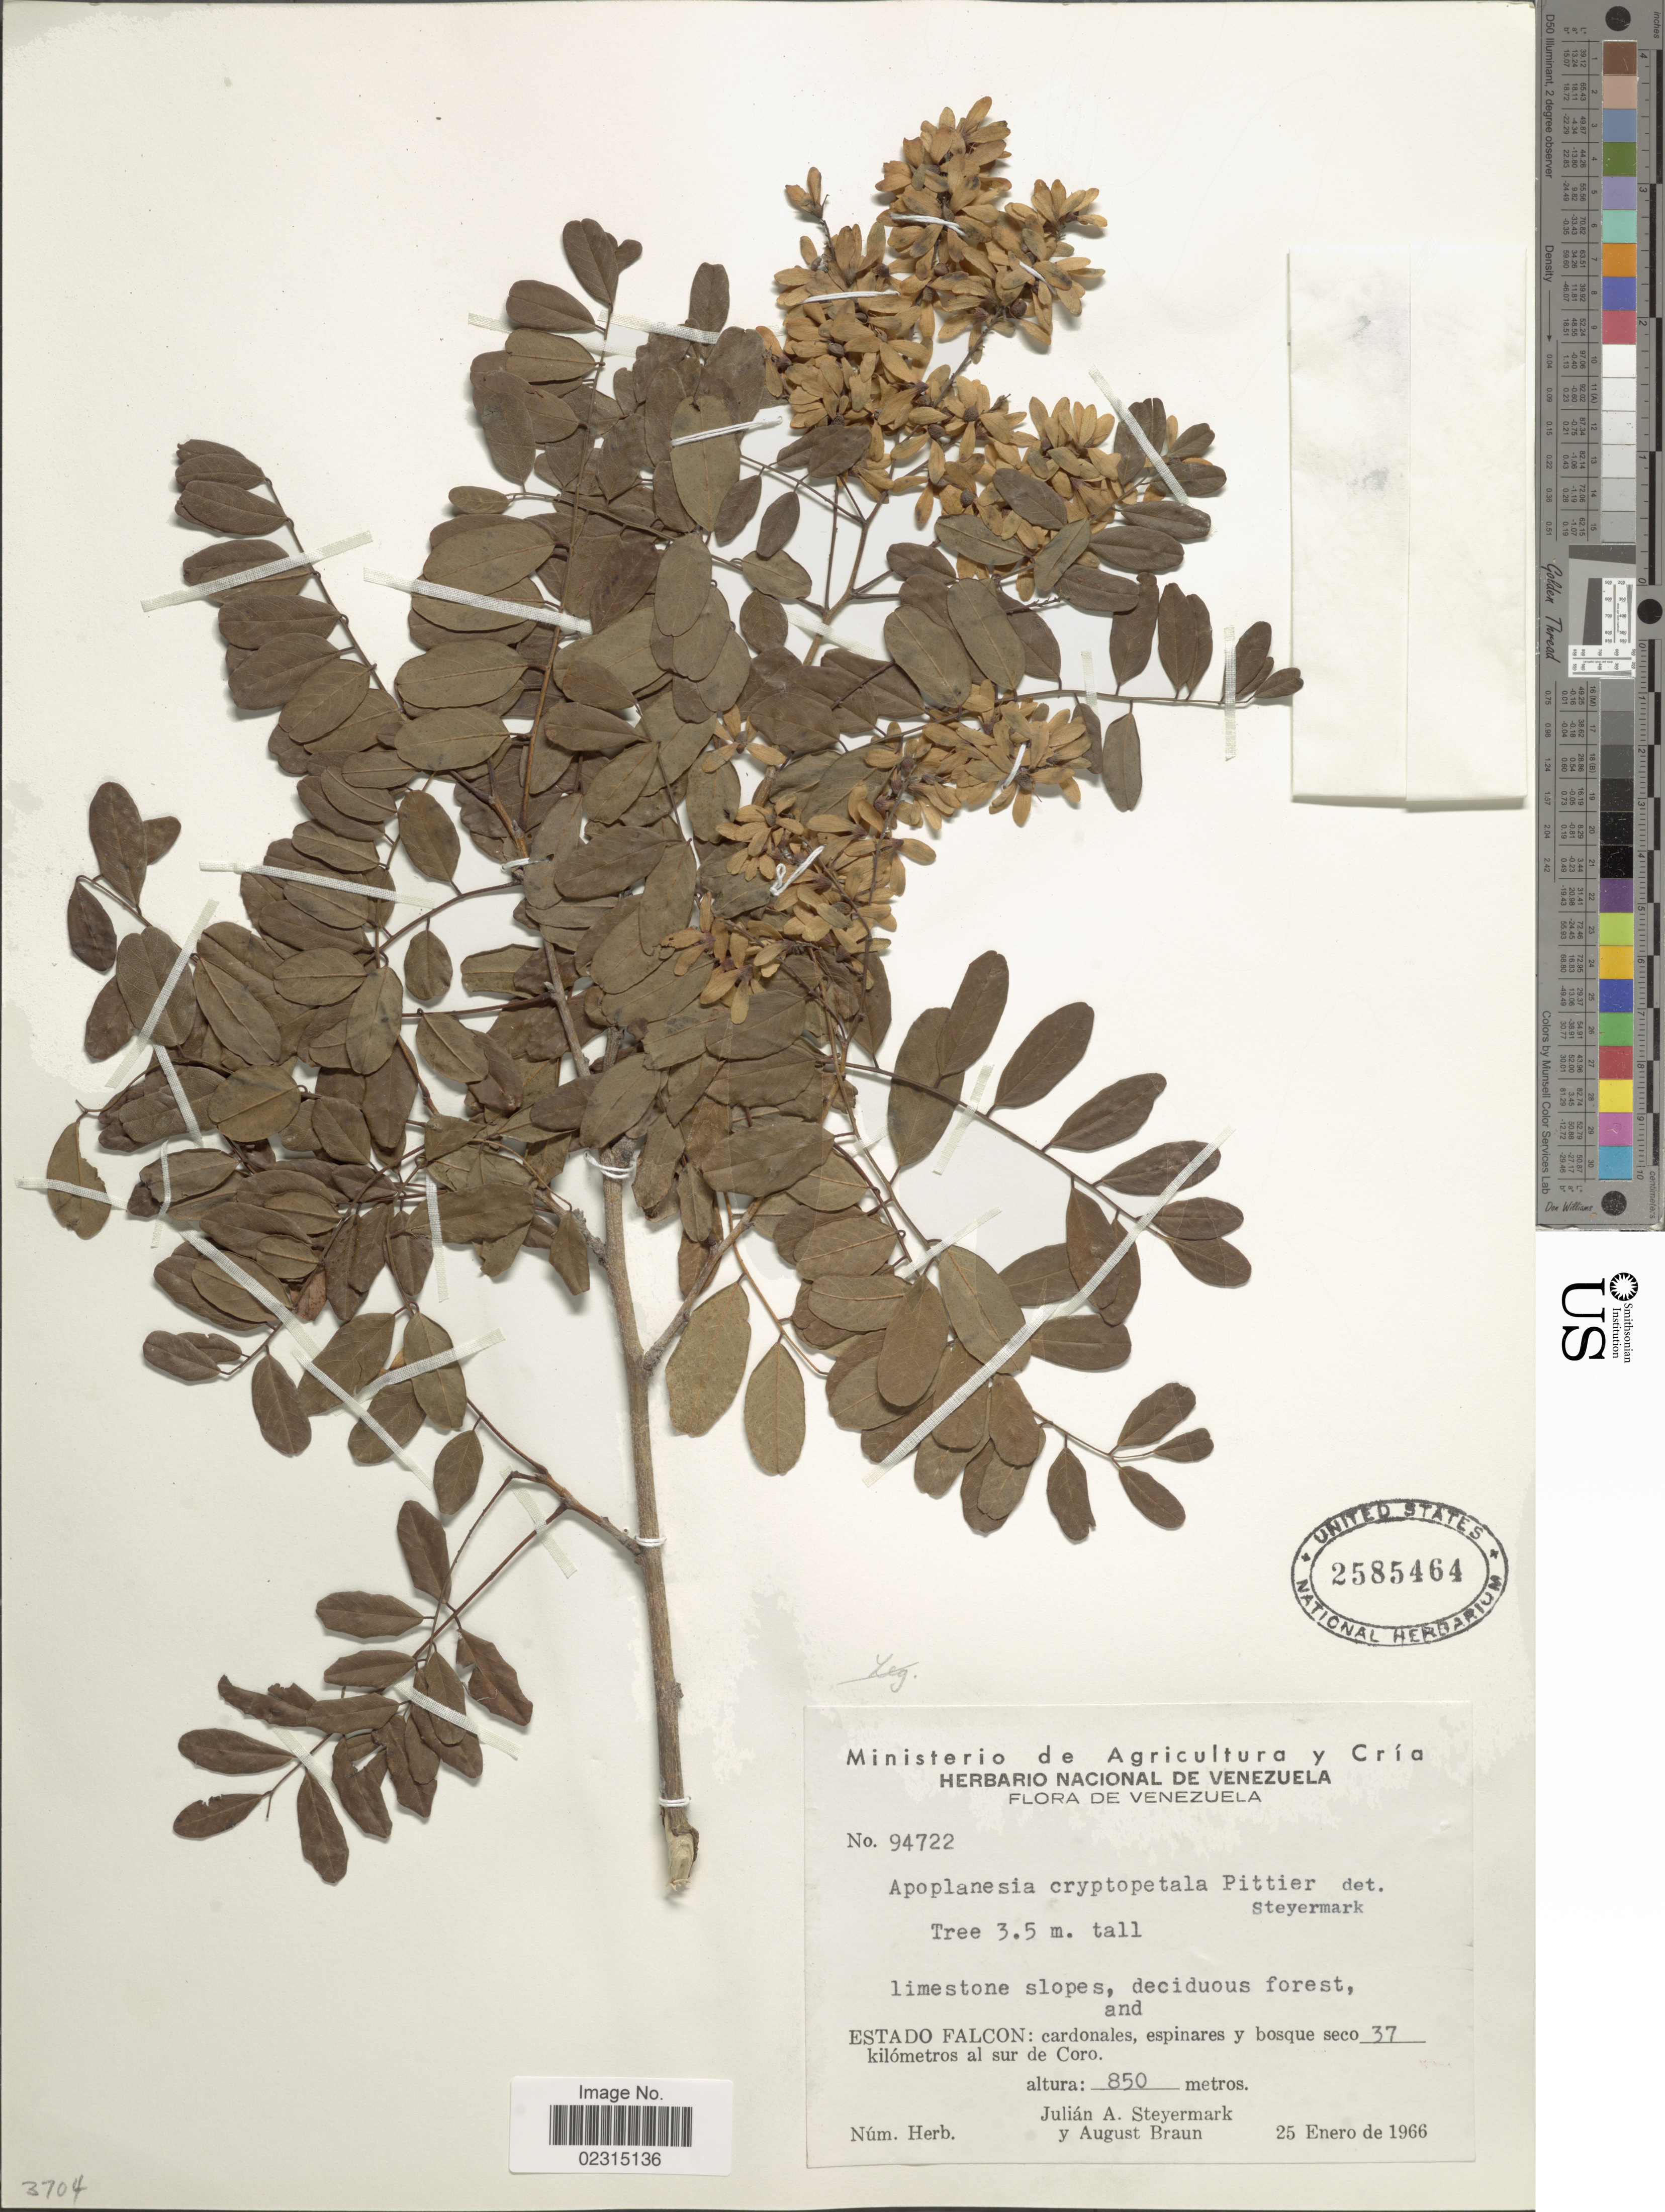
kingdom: Plantae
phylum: Tracheophyta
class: Magnoliopsida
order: Fabales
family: Fabaceae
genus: Apoplanesia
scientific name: Apoplanesia cryptopetala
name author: Pittier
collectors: J. Steyermark & A. Braun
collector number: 94722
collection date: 1966-01-25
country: Venezuela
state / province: Falcón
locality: Limestone slopes, deciduous forest, and Estado Falcon: Cardonales, espinares y bosque seco 37 kilómetros al sur de Coro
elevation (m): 850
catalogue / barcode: US 2585464